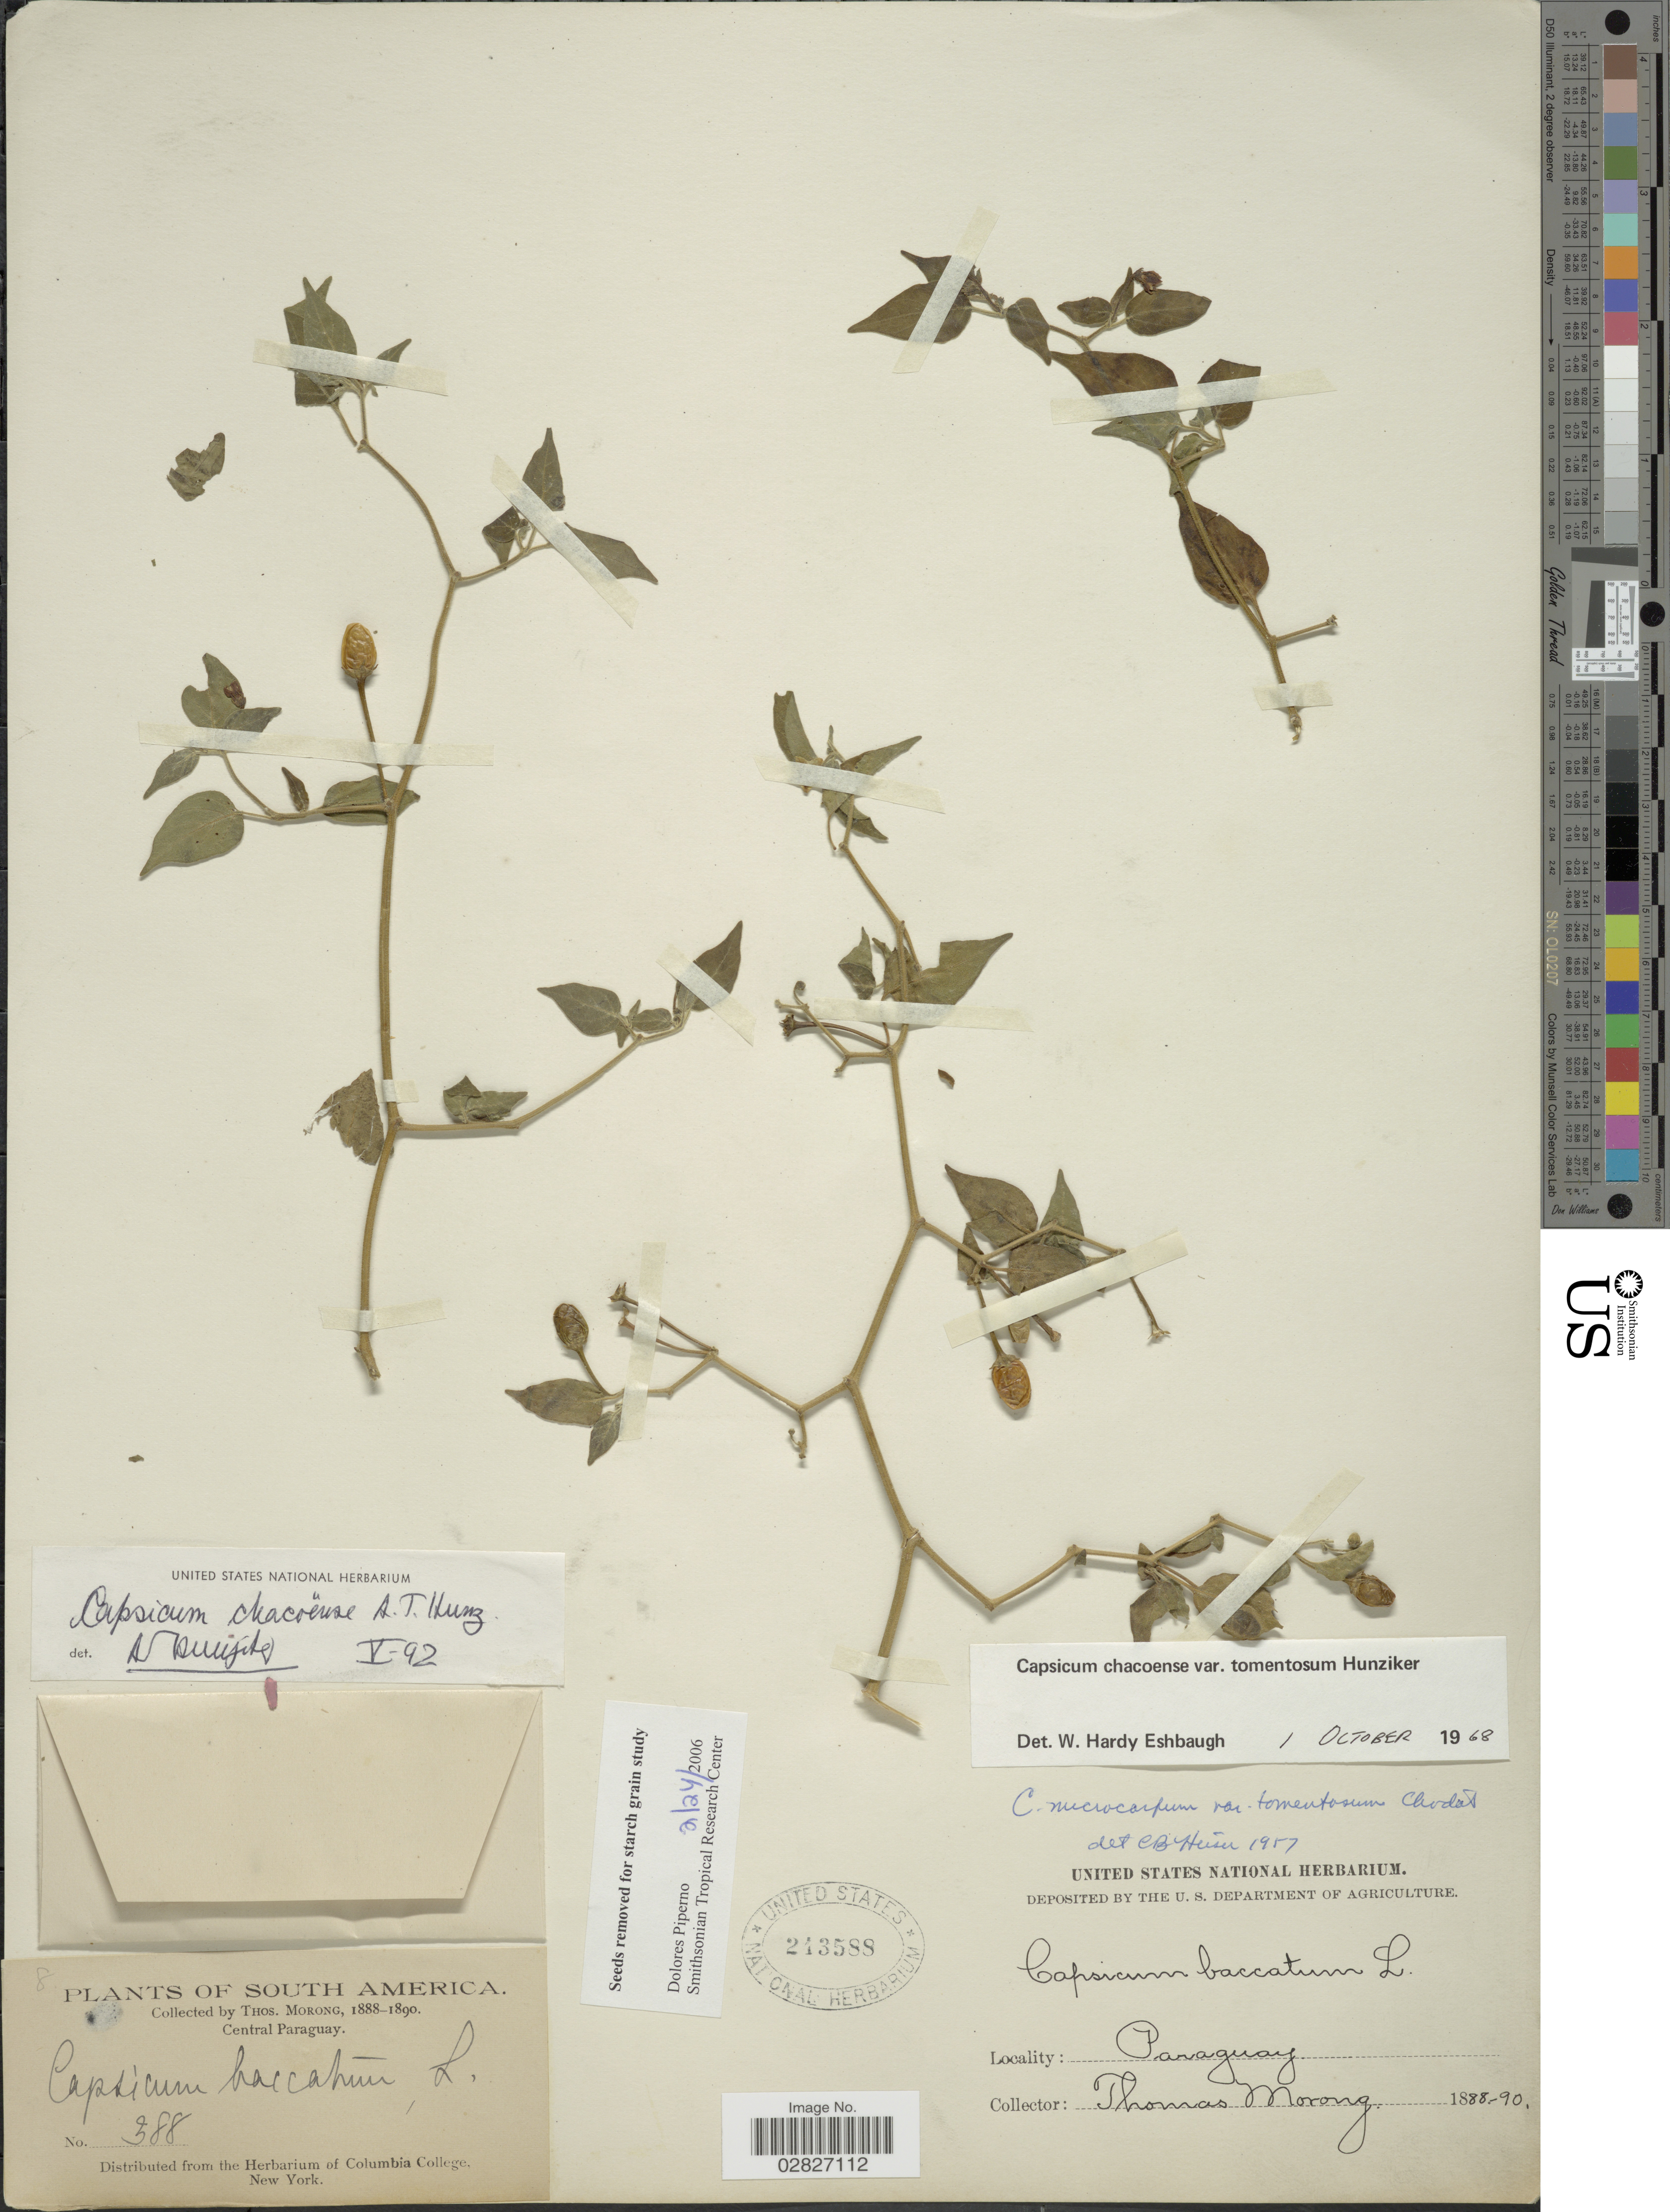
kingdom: Plantae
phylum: Tracheophyta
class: Magnoliopsida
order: Solanales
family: Solanaceae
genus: Capsicum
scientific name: Capsicum chacoense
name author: Hunz.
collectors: ex herb. T. Morong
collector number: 388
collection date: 1888/1890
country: Paraguay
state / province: Central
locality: Central Paraguay.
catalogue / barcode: US 213588